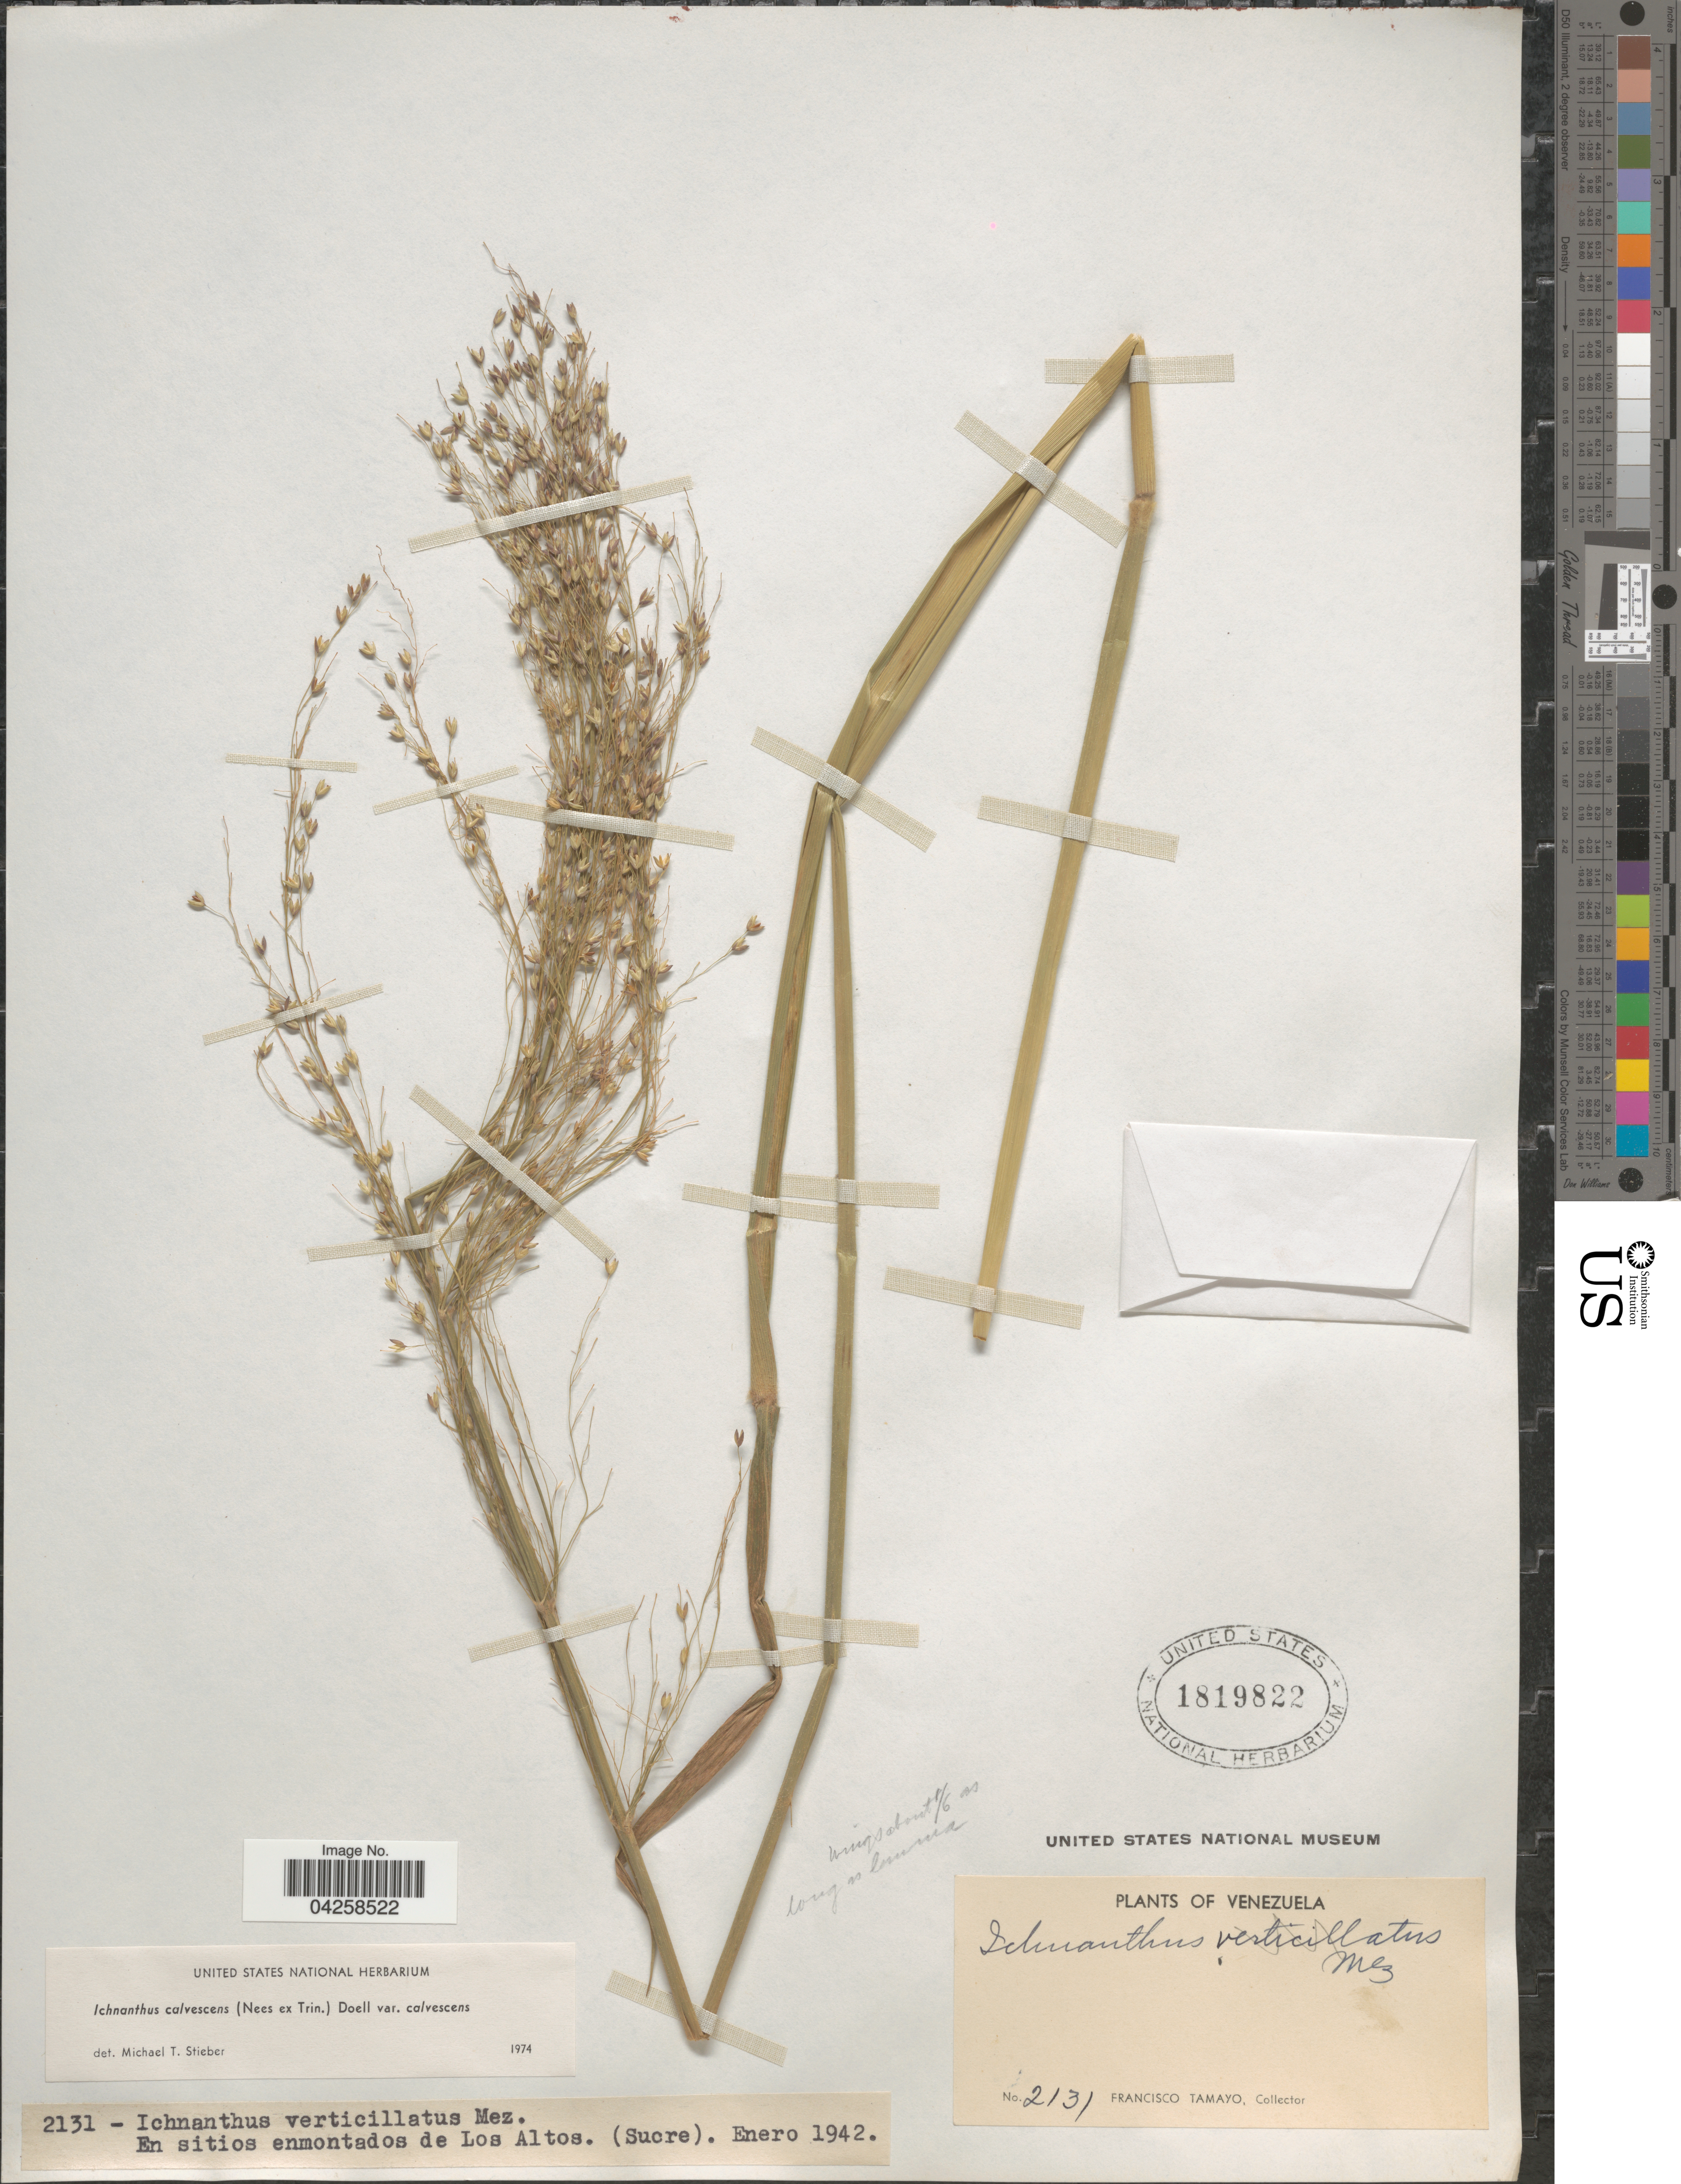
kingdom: Plantae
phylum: Tracheophyta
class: Liliopsida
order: Poales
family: Poaceae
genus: Ichnanthus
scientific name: Ichnanthus calvescens var. calvescens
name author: (Nees ex Trin.) Döll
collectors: F. Tamayo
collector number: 2131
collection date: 1942-01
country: Venezuela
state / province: Sucre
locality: En sitios enmontados de Los Altos.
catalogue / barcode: US 1819822